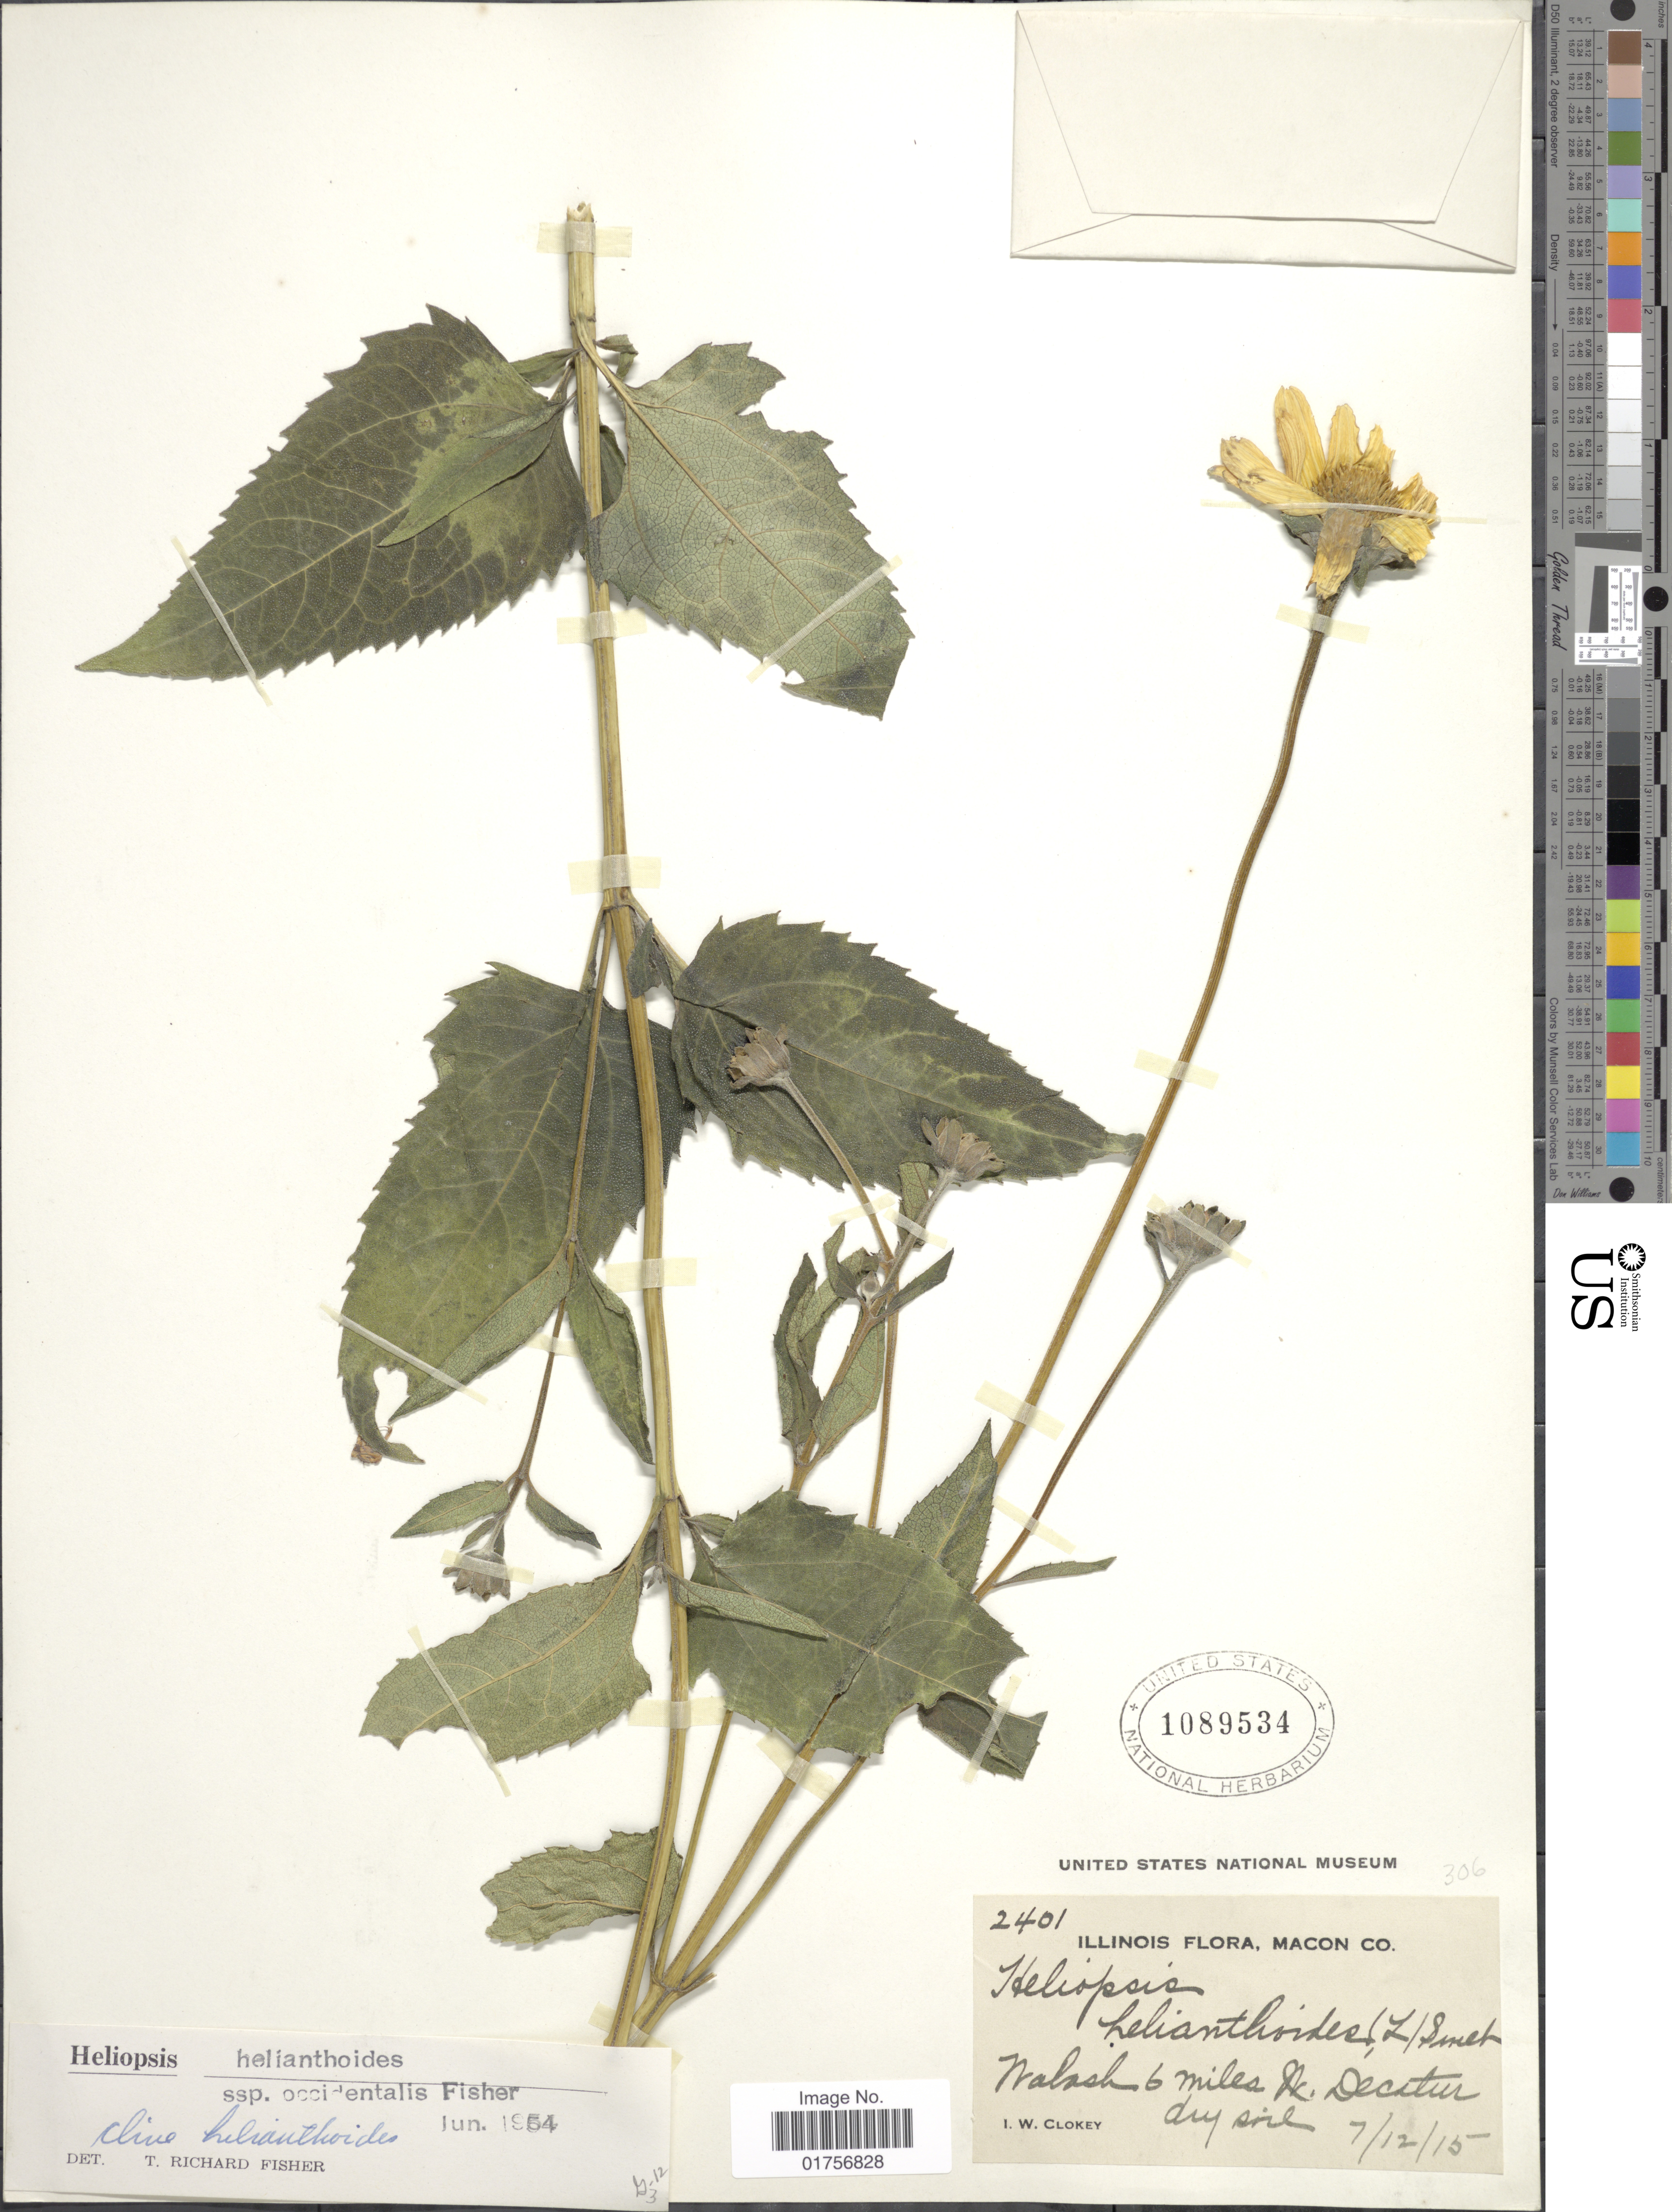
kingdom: Plantae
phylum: Tracheophyta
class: Magnoliopsida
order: Asterales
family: Asteraceae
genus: Heliopsis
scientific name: Heliopsis helianthoides subsp. occidentalis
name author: T.R. Fisher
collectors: I. W. Clokey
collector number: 2401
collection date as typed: Transcribed d/m/y: 12/7/15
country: United States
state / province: Illinois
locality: Macon Co., Walash 6 miles Nr. Decatur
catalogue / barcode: US 1089534